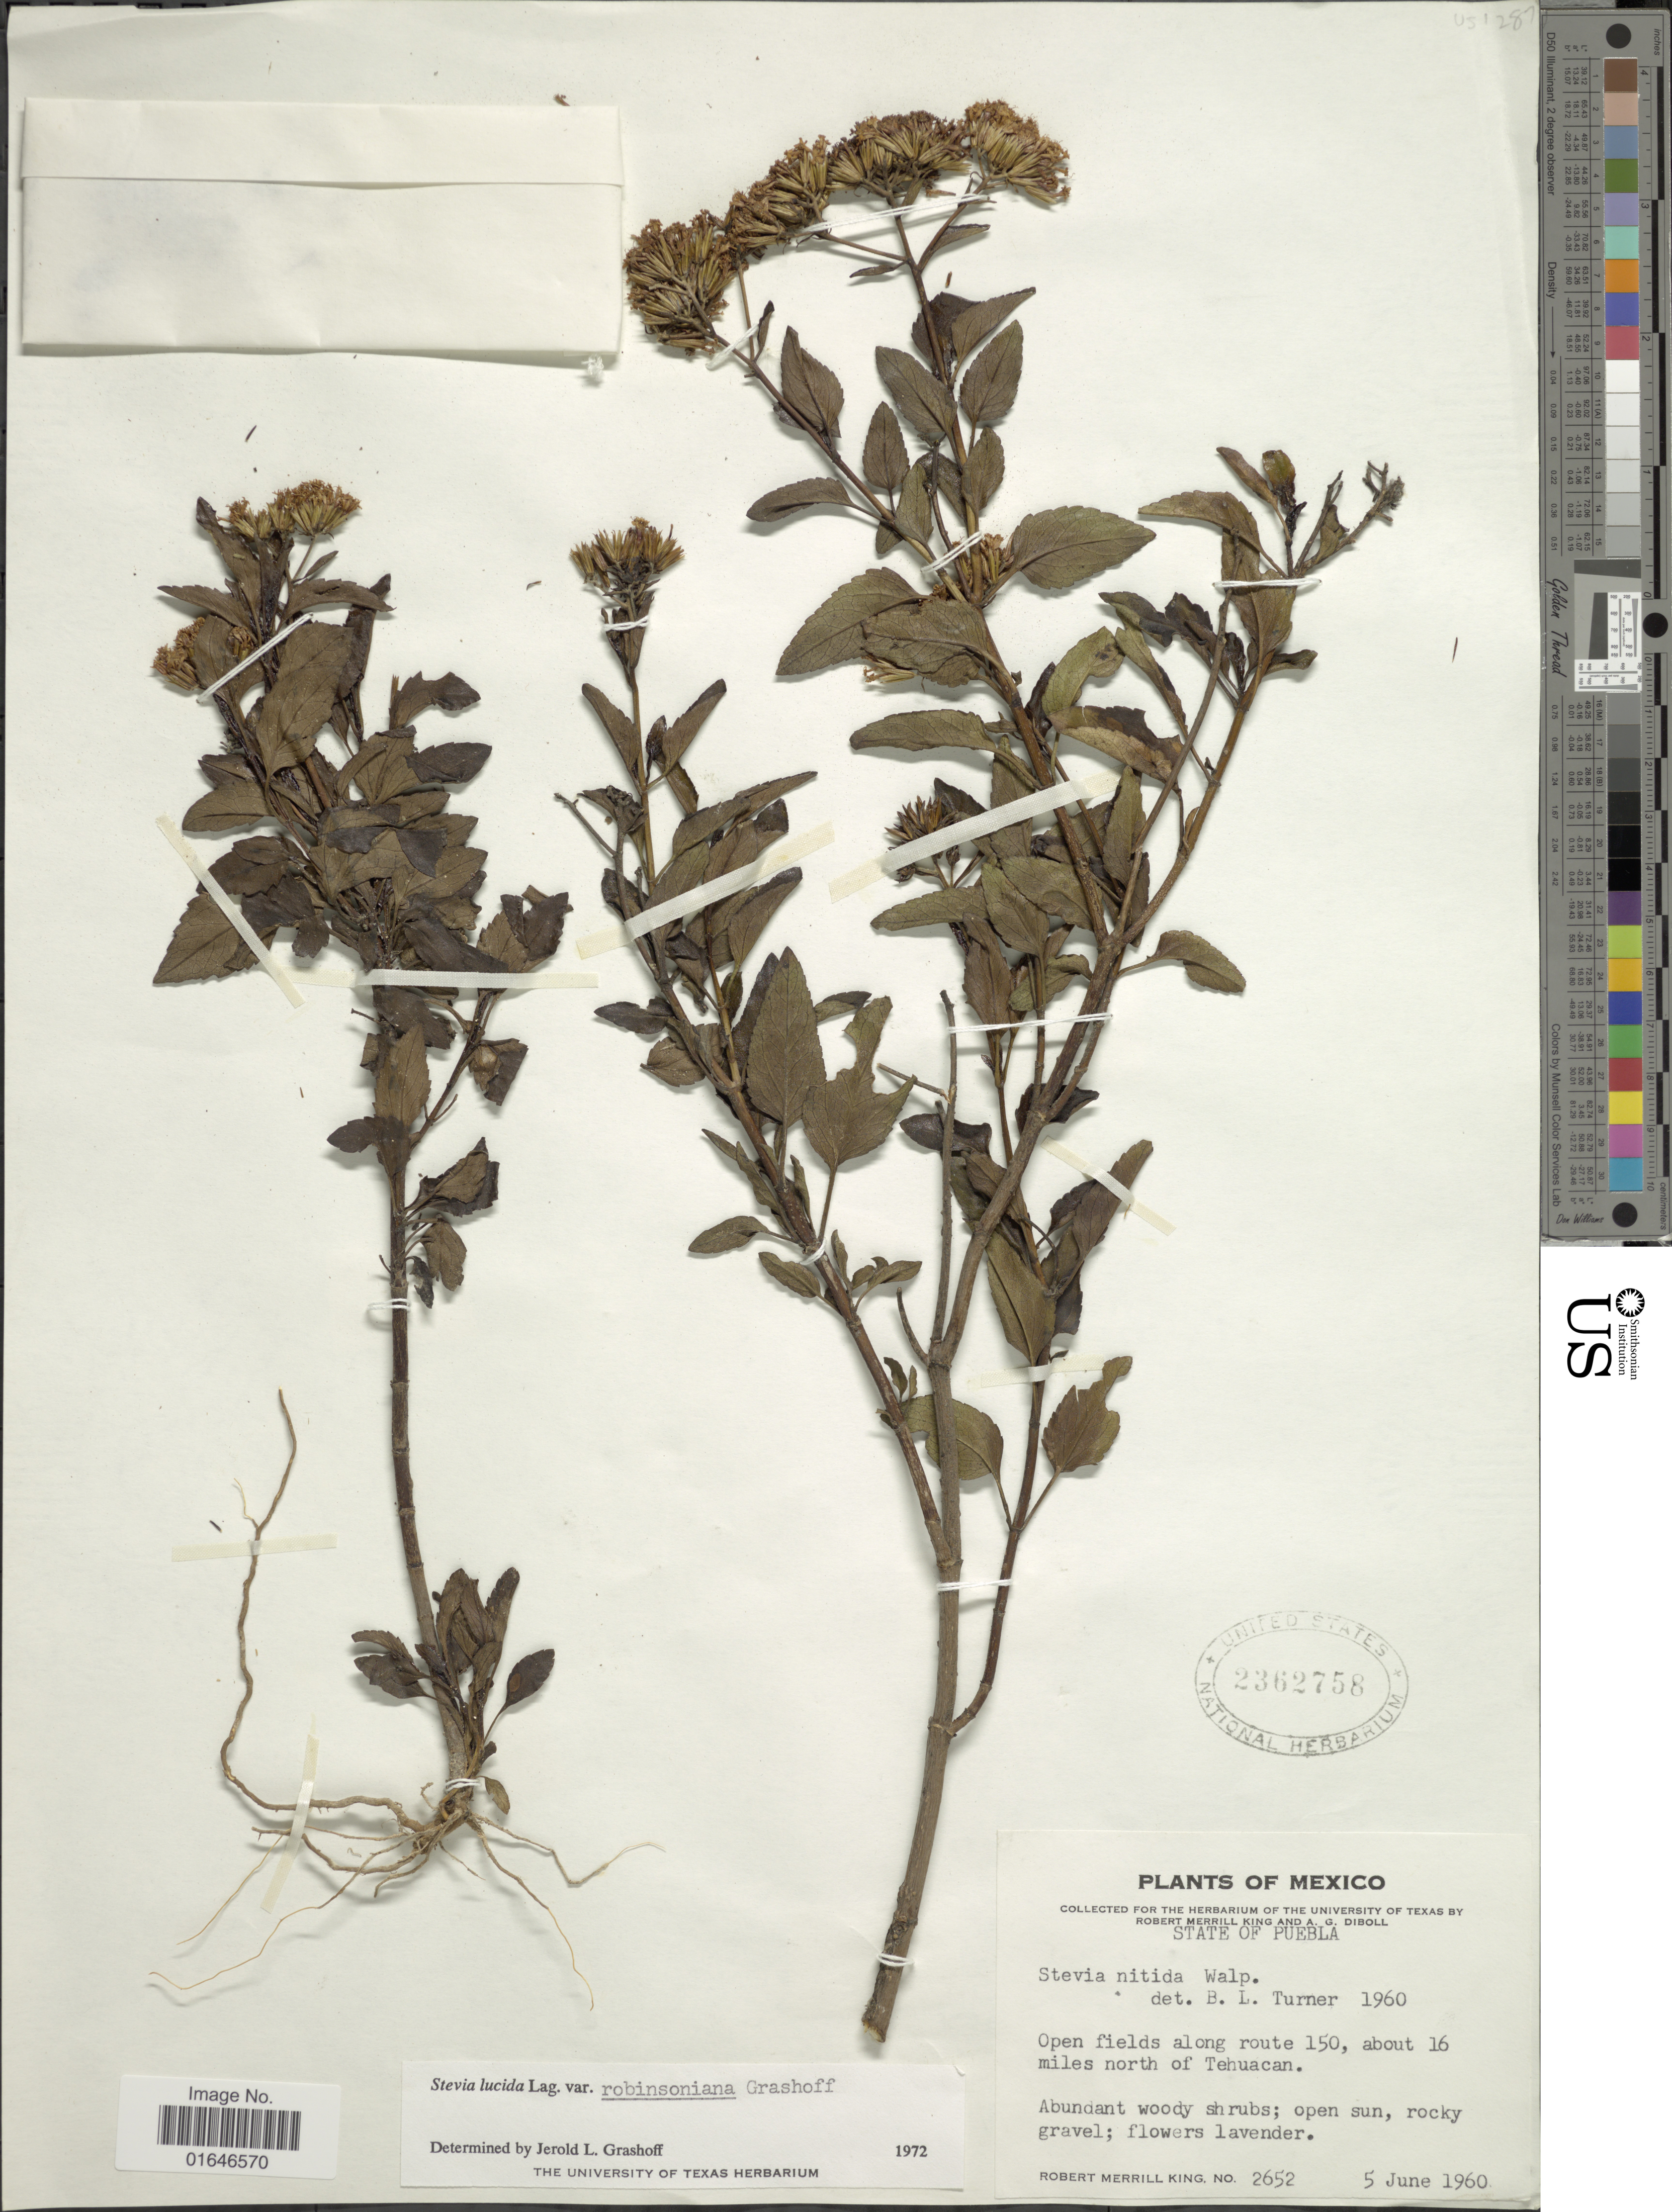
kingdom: Plantae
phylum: Tracheophyta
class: Magnoliopsida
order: Asterales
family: Asteraceae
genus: Stevia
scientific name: Stevia lucida var. robinsoniana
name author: Grashoff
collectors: R. M. King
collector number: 2652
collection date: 1960-06-05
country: Mexico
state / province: Puebla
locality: State of Puebla, Open field along route 150, about 16 miles north to Tehuacan.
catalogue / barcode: US 2362758